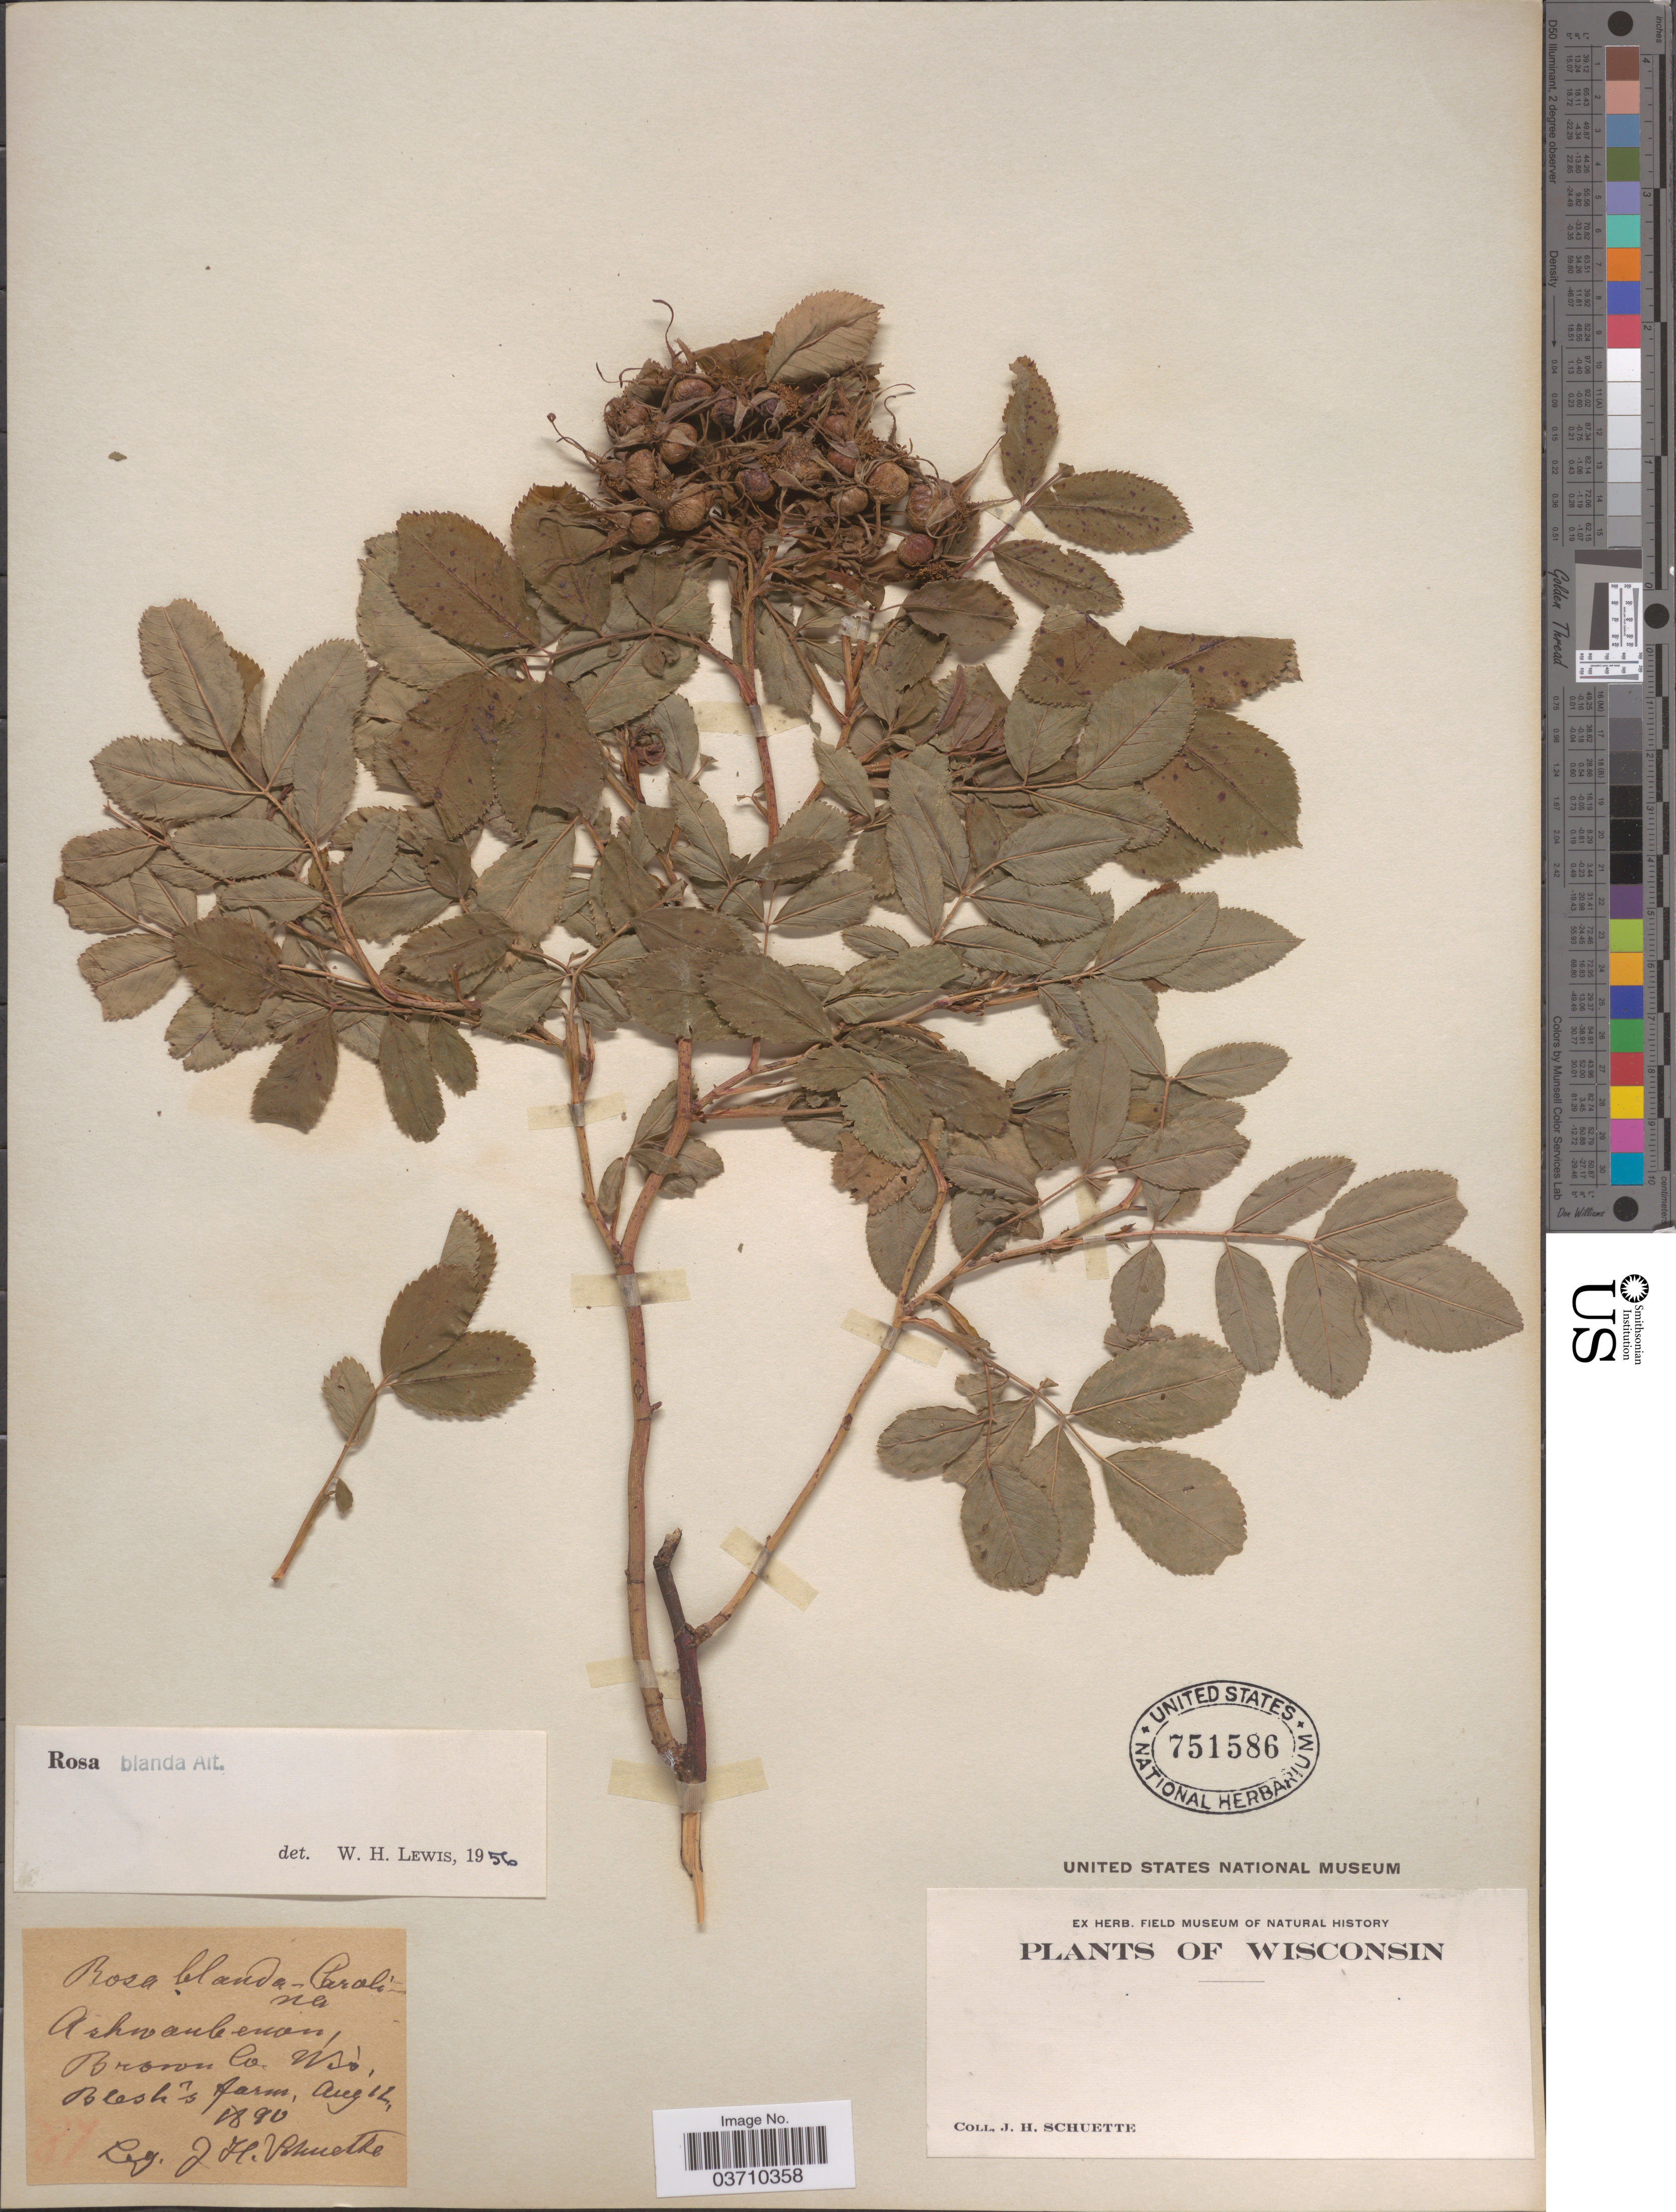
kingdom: Plantae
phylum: Tracheophyta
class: Magnoliopsida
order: Rosales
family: Rosaceae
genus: Rosa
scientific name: Rosa blanda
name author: Aiton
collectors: J. H. Schuette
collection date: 1890-08-12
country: United States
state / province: Wisconsin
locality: Ashwaubenon, Brown Co.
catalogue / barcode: US 751586